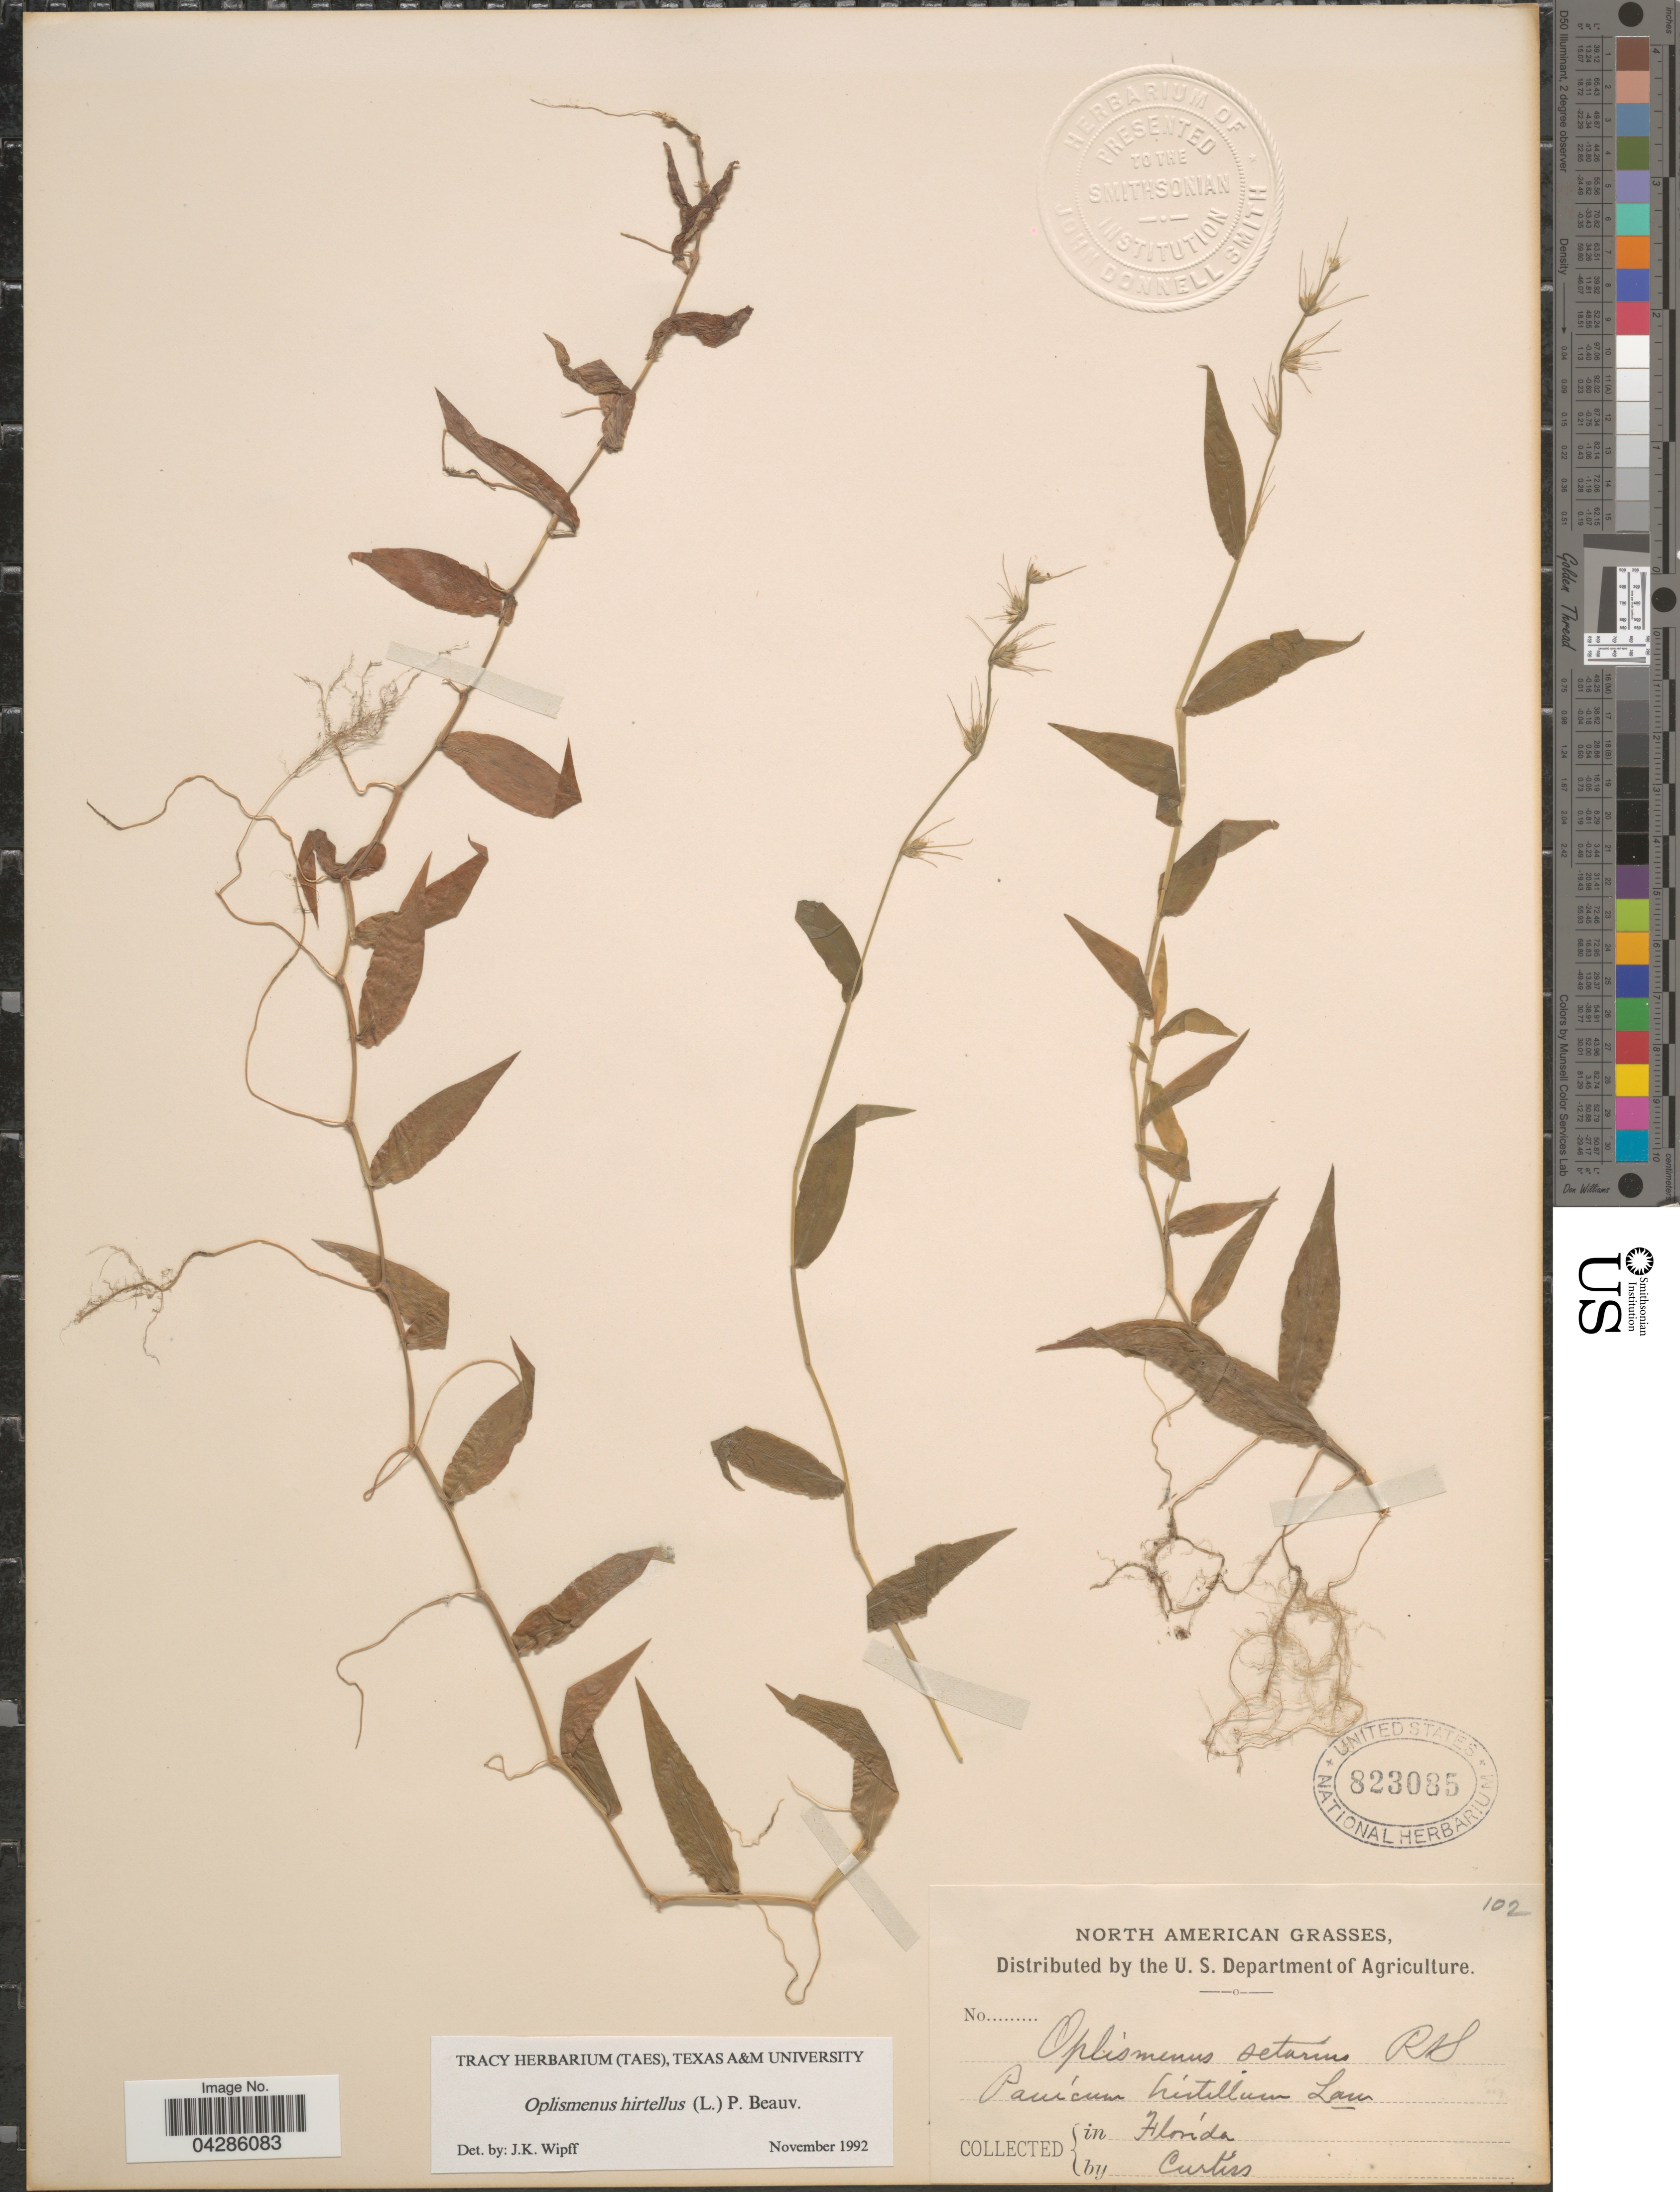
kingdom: Plantae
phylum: Tracheophyta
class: Liliopsida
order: Poales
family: Poaceae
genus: Oplismenus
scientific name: Oplismenus hirtellus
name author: (L.) P. Beauv.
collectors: -. Curtiss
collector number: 102?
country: United States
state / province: Florida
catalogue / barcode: US 823085